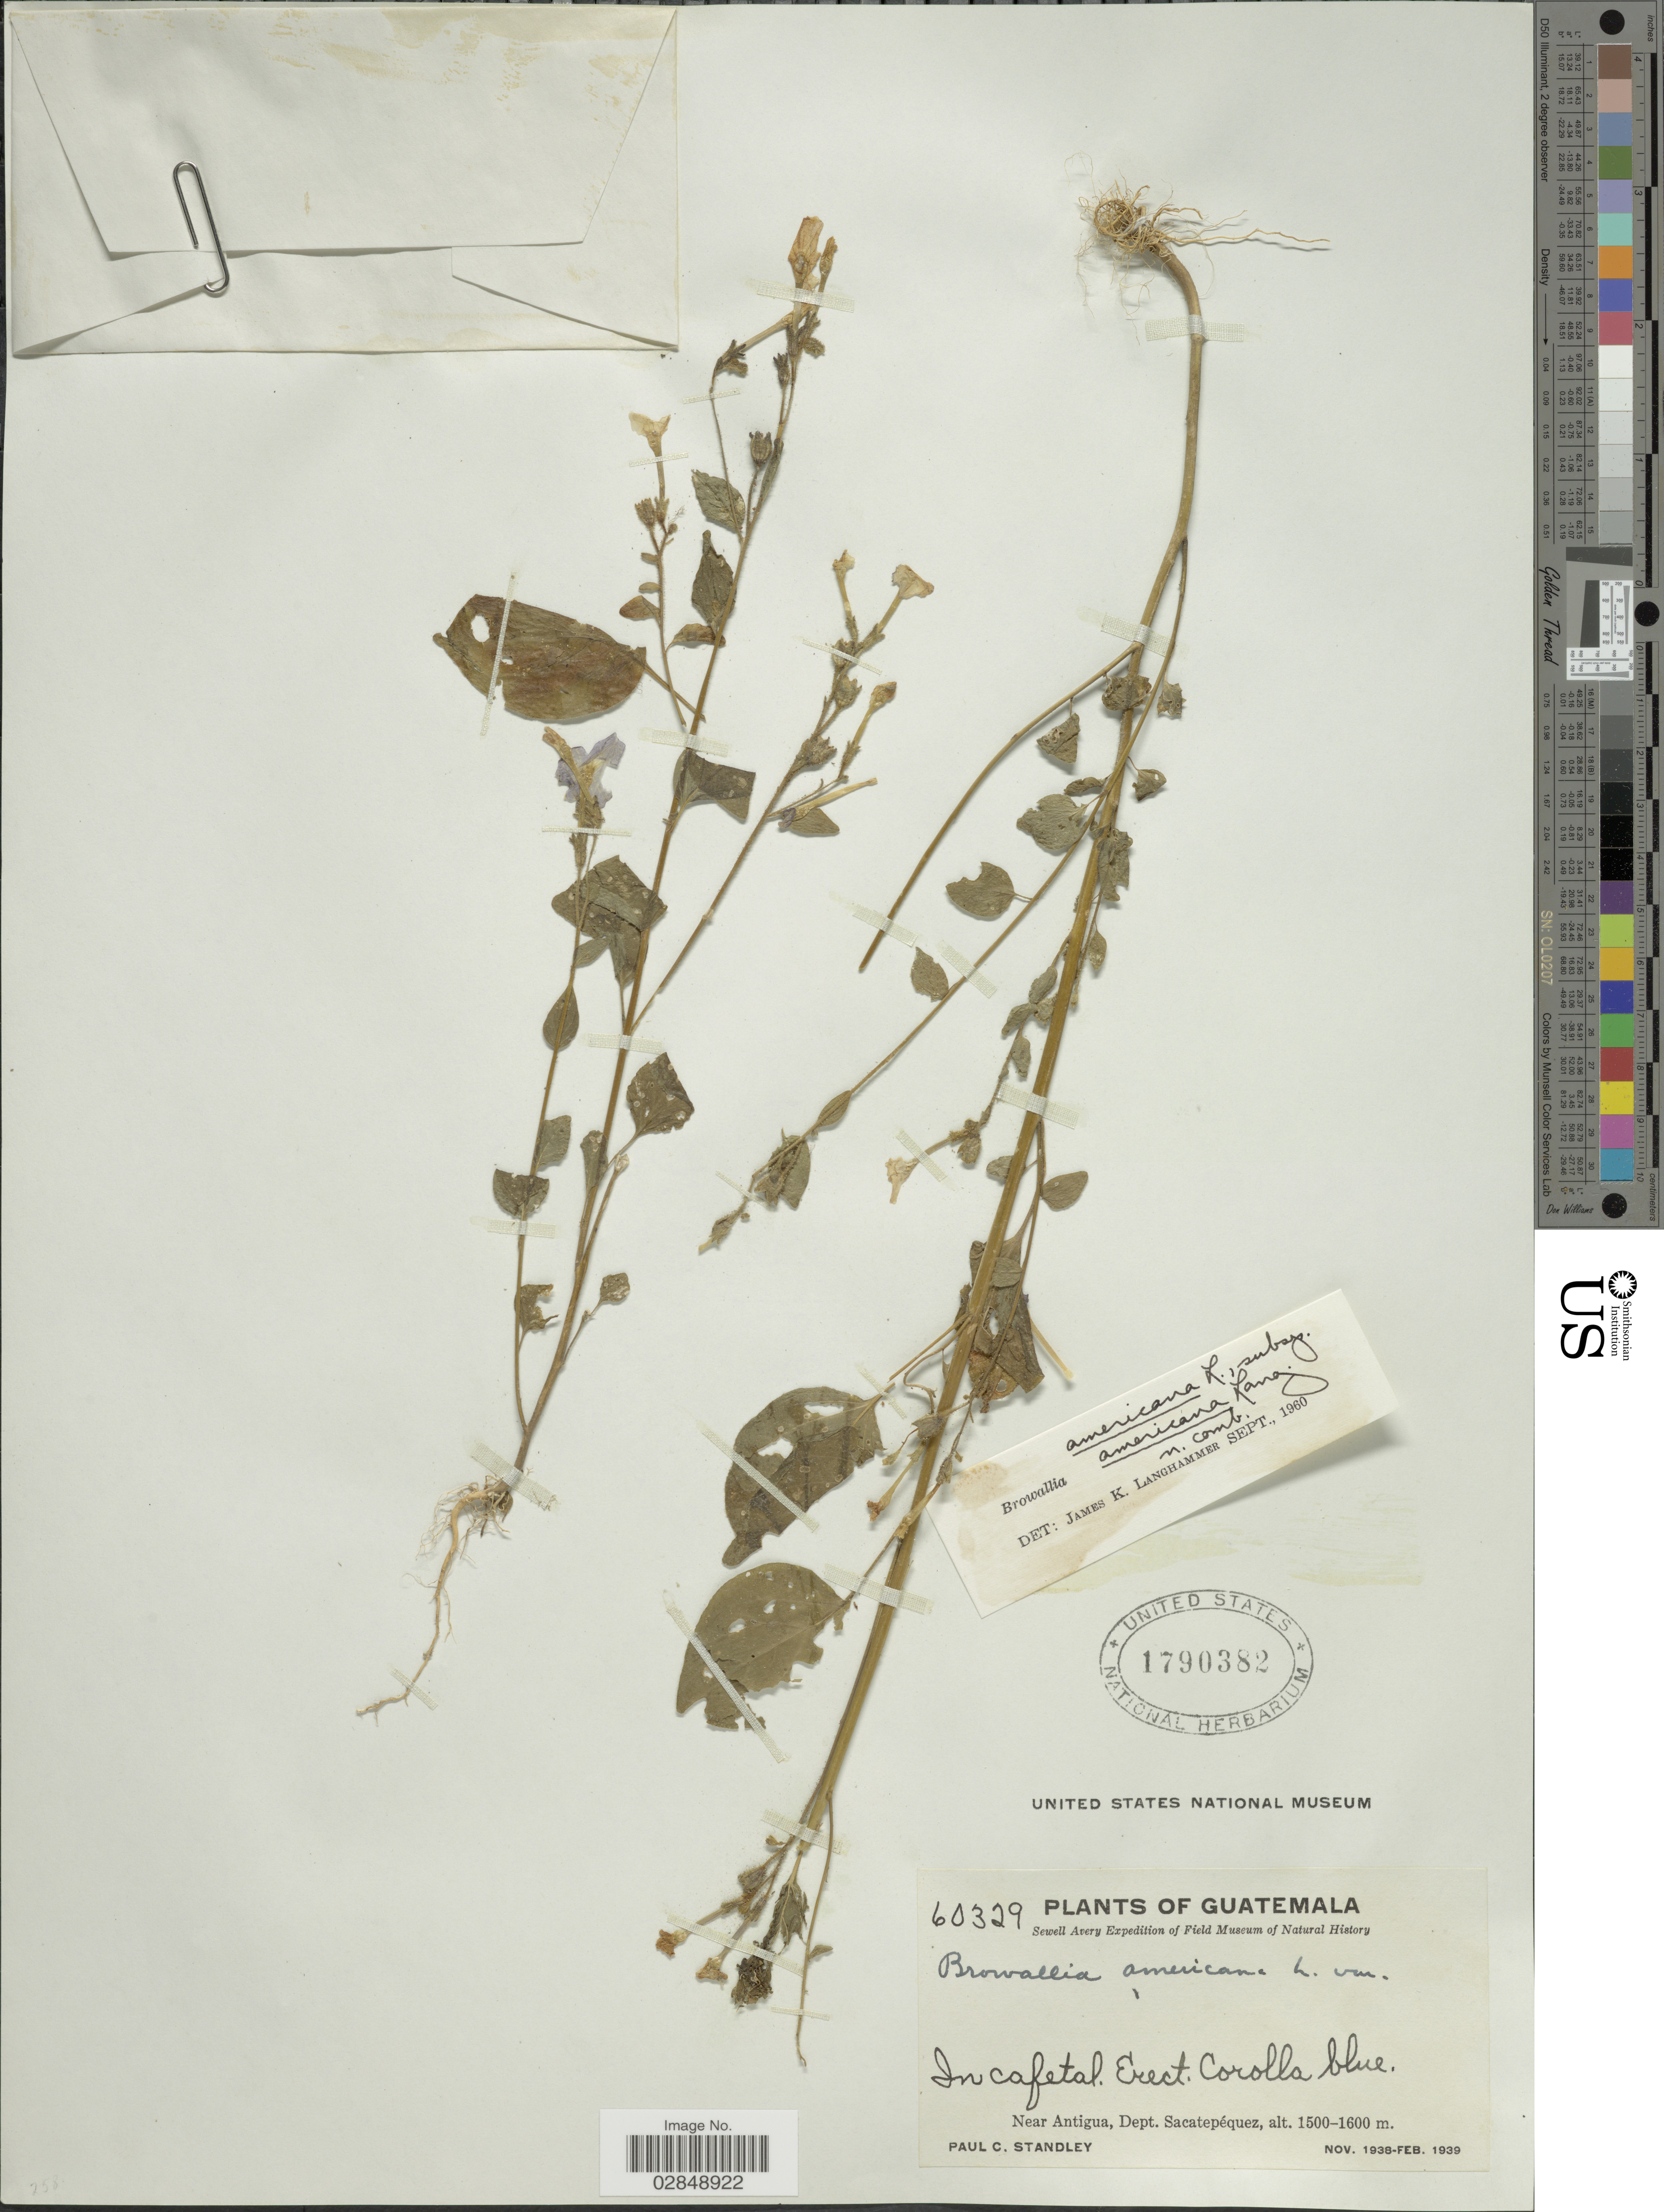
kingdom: Plantae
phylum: Tracheophyta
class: Magnoliopsida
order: Solanales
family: Solanaceae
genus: Browallia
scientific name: Browallia americana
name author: L.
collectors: P. C. Standley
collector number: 60329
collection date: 1938-11/1939-02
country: Guatemala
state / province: Sacatepéquez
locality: In cafetal. Near Antiguam Dept. Sacatepéquez.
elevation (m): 1500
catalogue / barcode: US 1790382